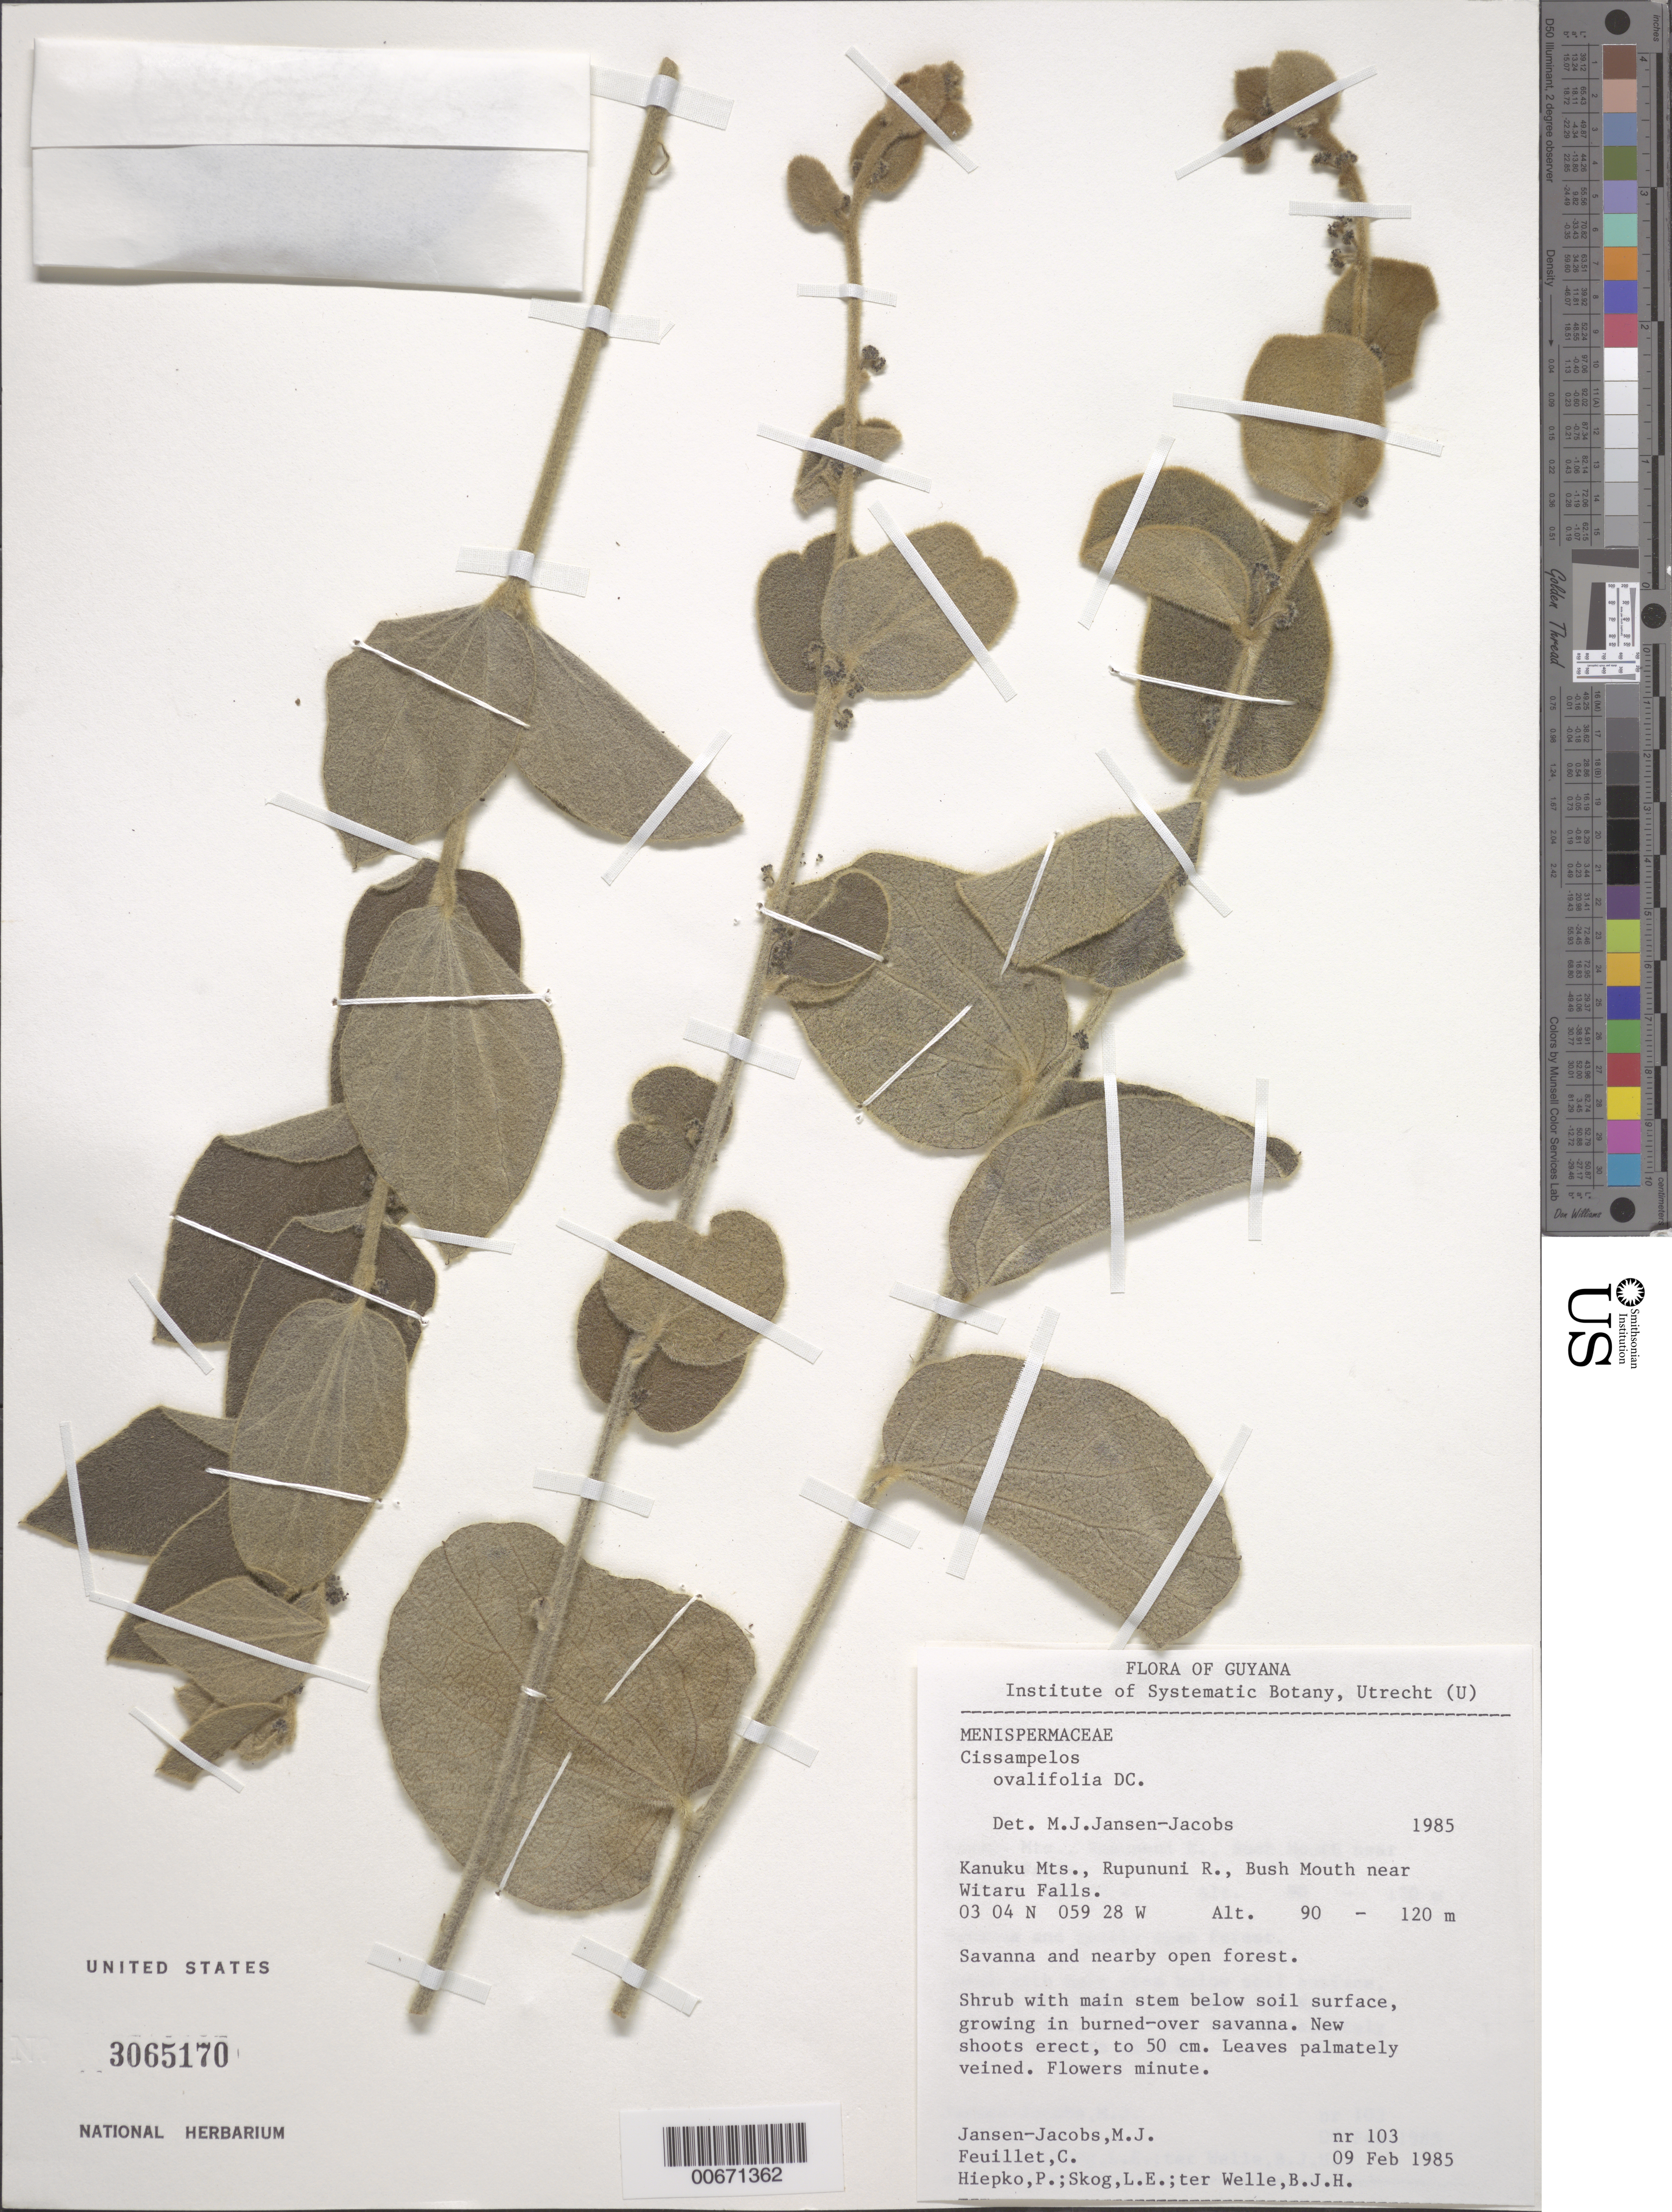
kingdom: Plantae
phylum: Tracheophyta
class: Magnoliopsida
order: Ranunculales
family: Menispermaceae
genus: Cissampelos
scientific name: Cissampelos ovalifolia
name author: DC.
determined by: Jansen-Jacobs, M. J., (U), Nationaal Herbarium Nederland, Utrecht University branch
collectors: M. J. Jansen-Jacobs, C. Feuillet, P. H. Hiepko, L. E. Skog & B. Welle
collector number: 103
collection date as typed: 9-Feb-85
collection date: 1985-02-09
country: Guyana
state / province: U. Takutu-U. Essequibo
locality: Kanuku Mts., Rupununi R., Bush Mouth near Witaru Falls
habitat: Burned-over savanna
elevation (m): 90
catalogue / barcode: US 3065170